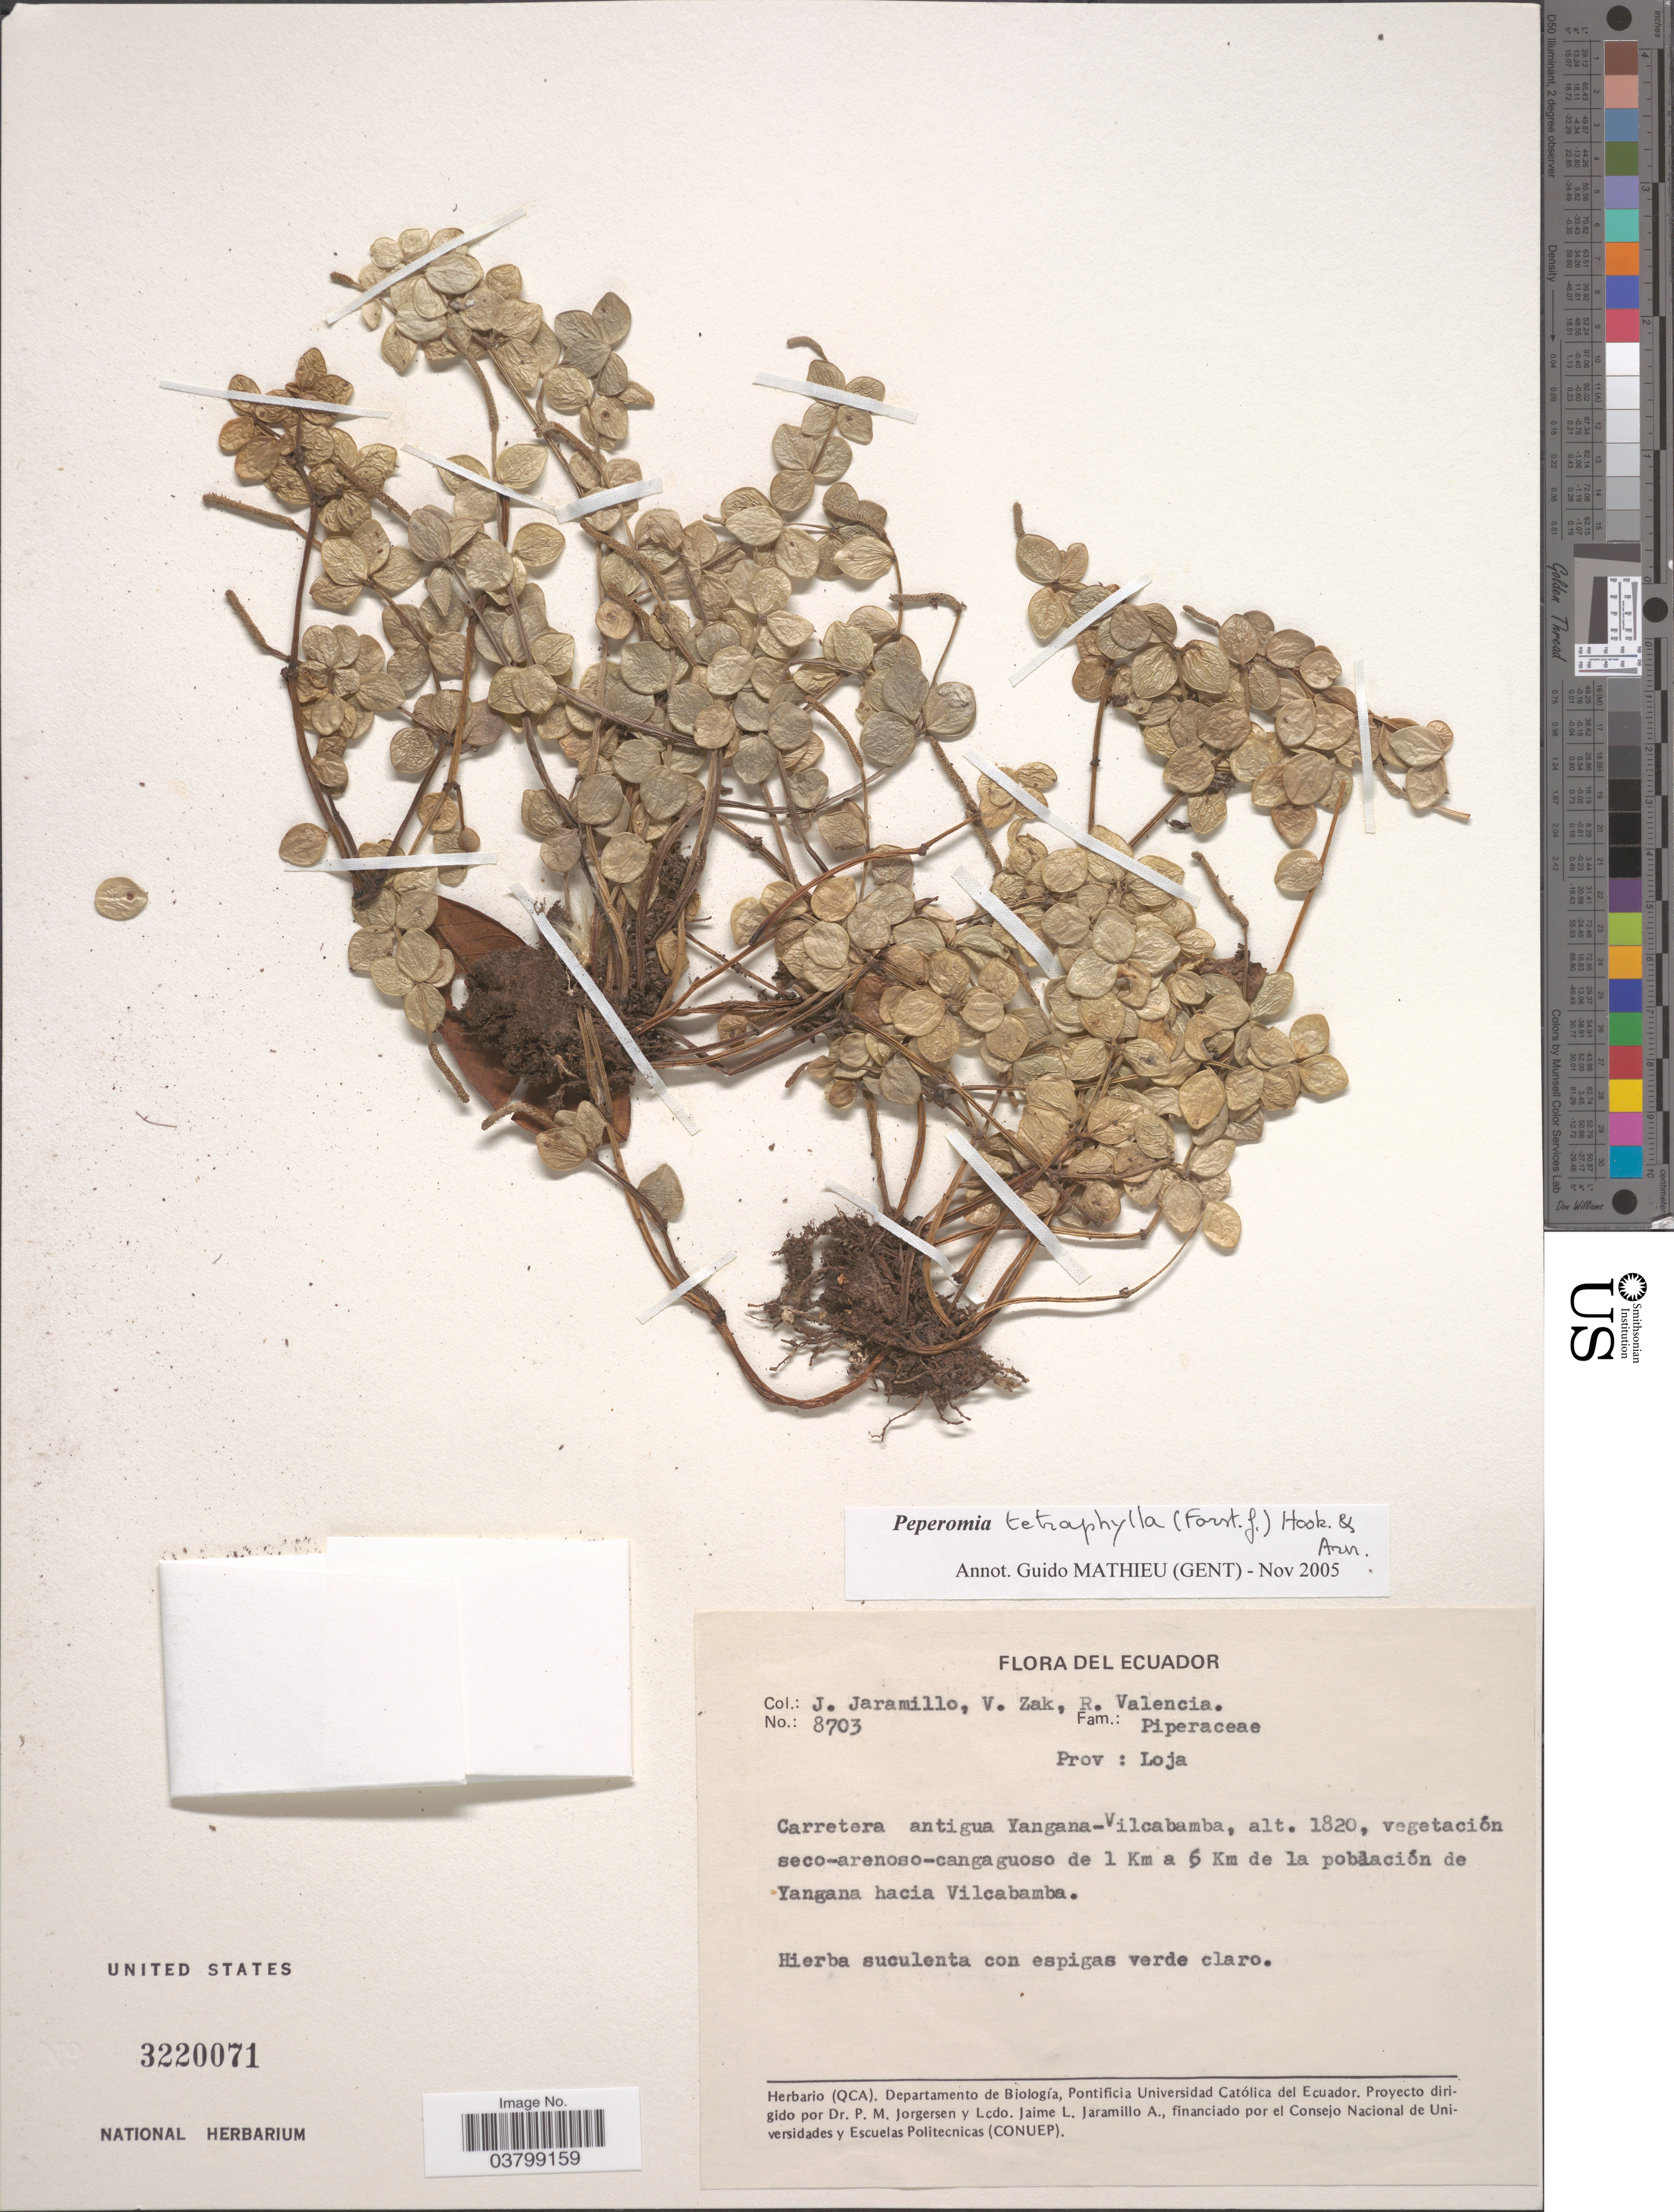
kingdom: Plantae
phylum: Tracheophyta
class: Magnoliopsida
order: Piperales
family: Piperaceae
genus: Peperomia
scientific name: Peperomia tetraphylla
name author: (G. Forst.) Hook. & Arn.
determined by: Mathieu, Guido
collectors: J. Jaramillo, V. Zak & R. Valencia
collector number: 8703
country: Ecuador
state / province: Loja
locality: Carretera antigua Yangana- Vilcabamba, vegetación seco-arenoso-cangaguoso de 1 Km a 6 Km de la población de Yangana hacia Vilcabamba.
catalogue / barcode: US 3220071